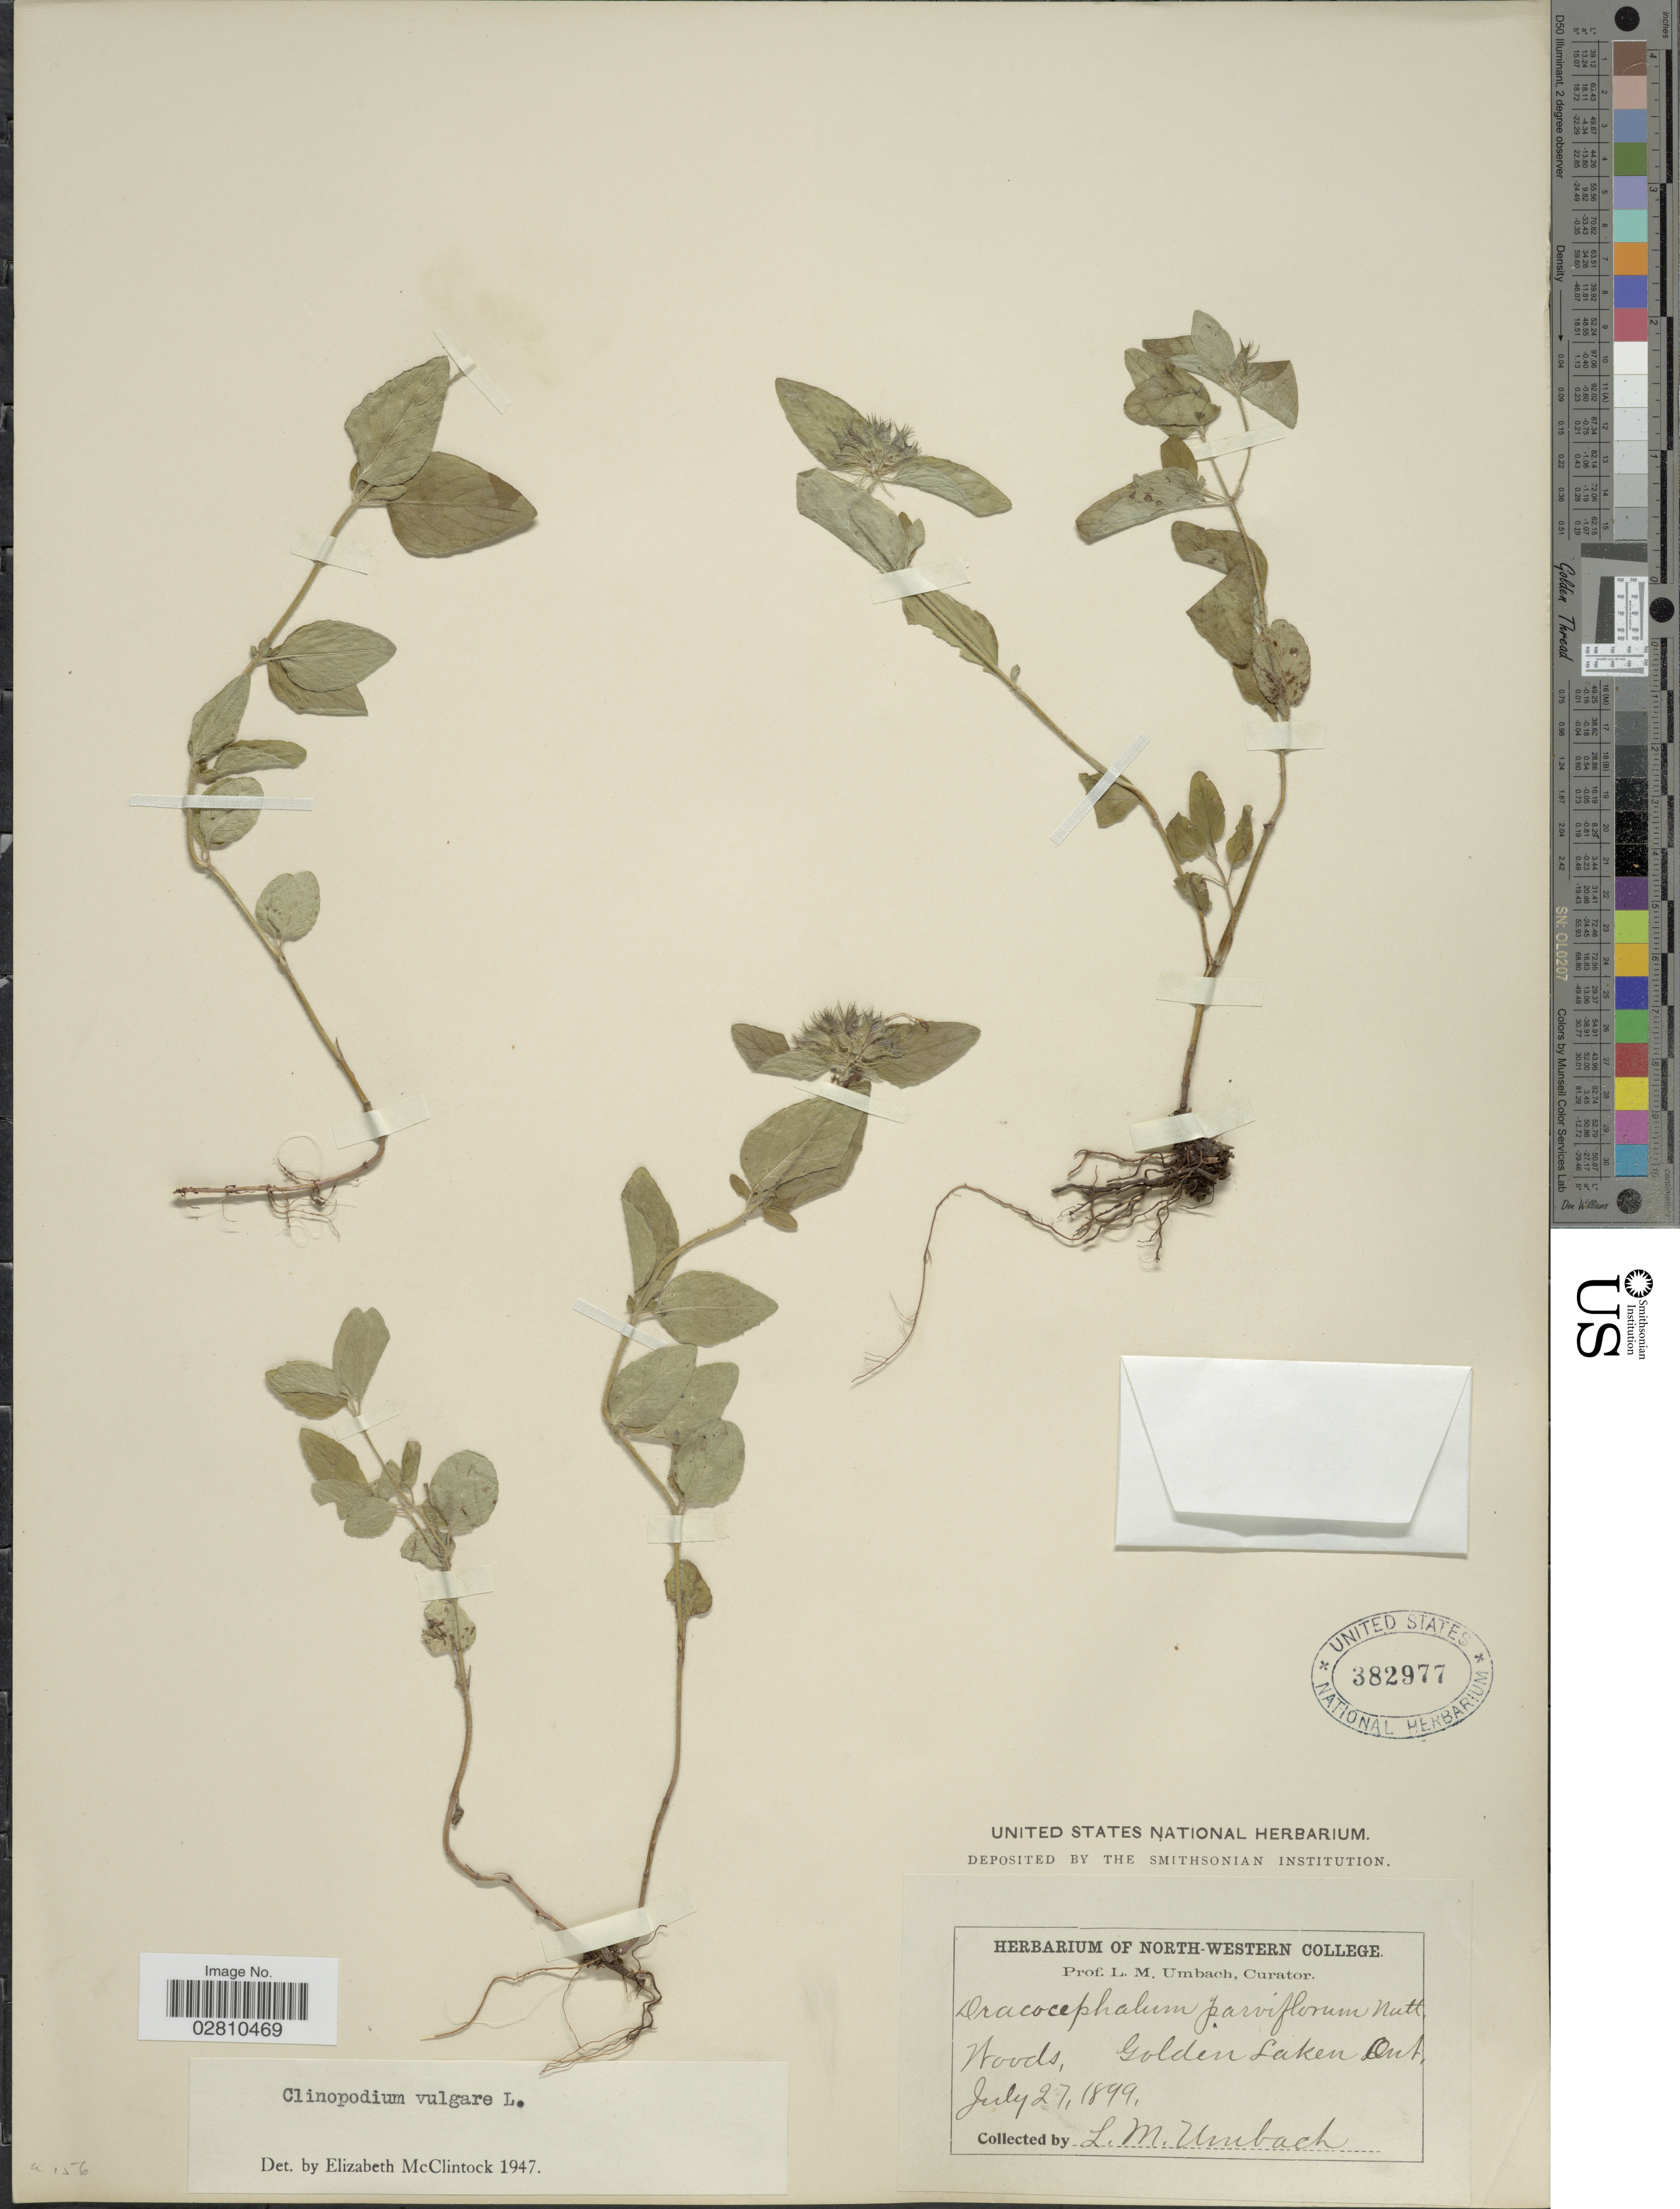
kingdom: Plantae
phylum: Tracheophyta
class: Magnoliopsida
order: Lamiales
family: Lamiaceae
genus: Clinopodium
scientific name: Clinopodium vulgare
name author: L.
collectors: L. M. Umbach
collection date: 1899-07-27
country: Canada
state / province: Ontario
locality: Golden Laken Ont.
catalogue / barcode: US 382977